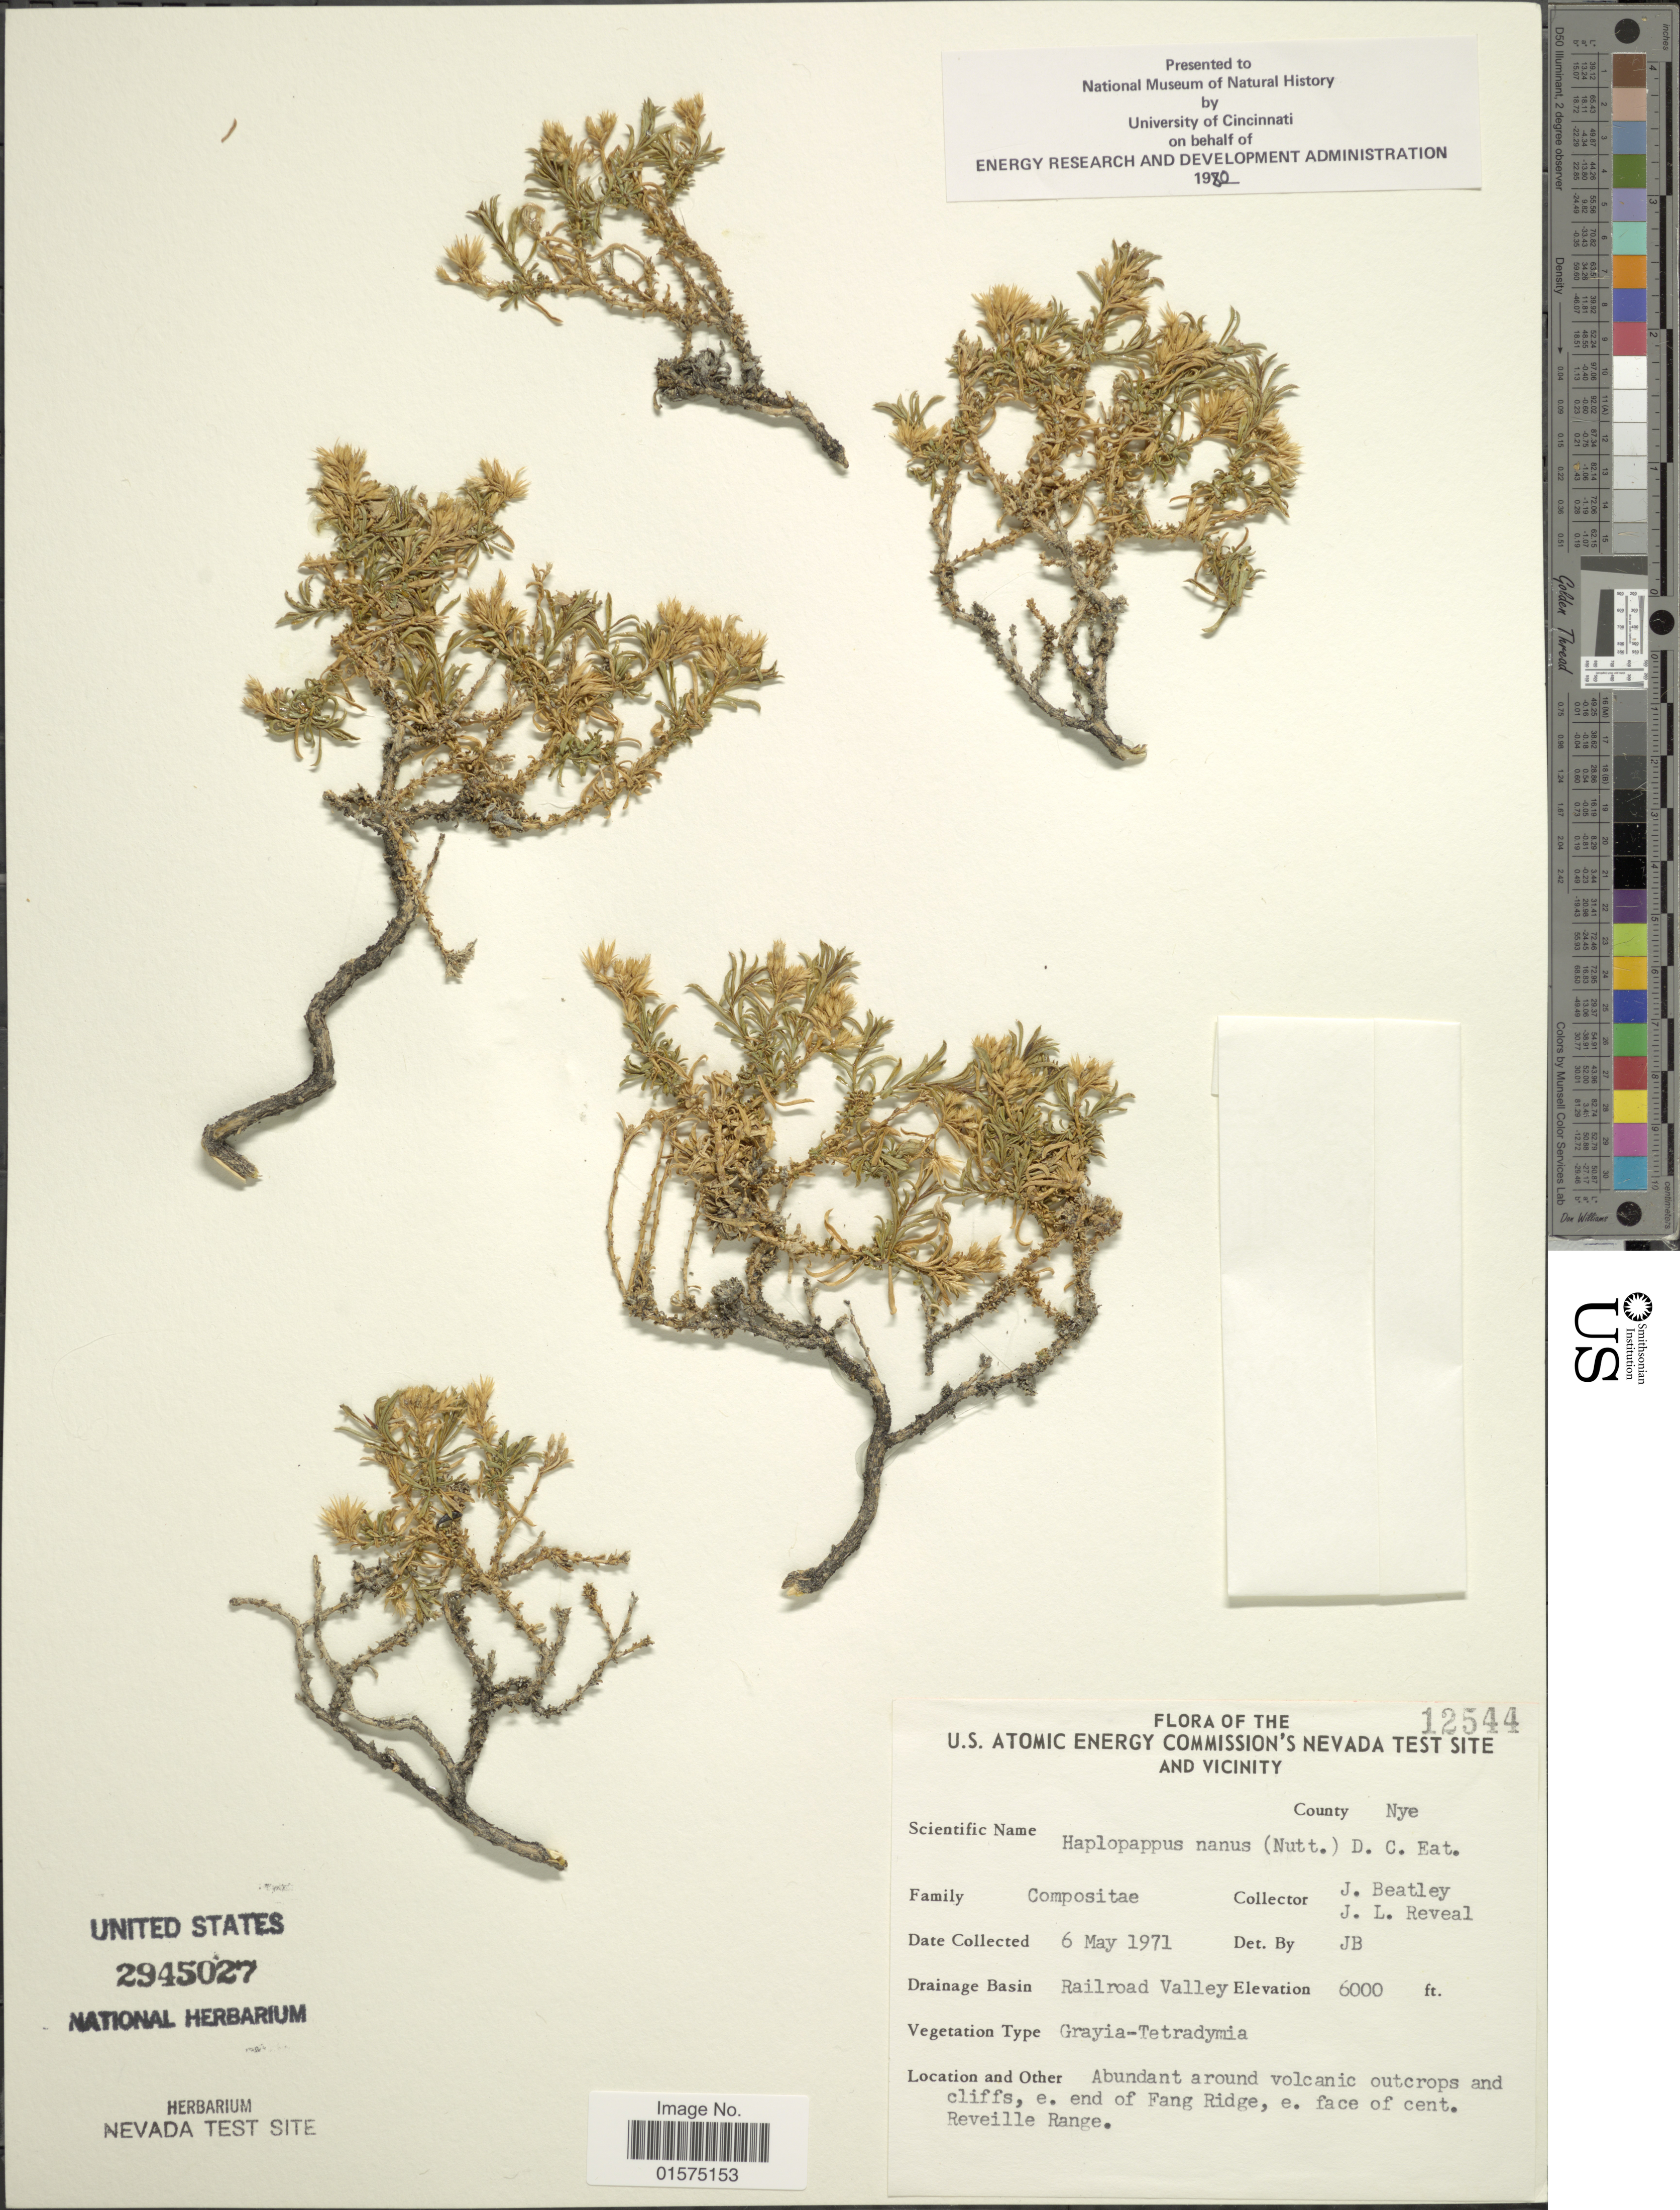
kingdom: Plantae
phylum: Tracheophyta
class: Magnoliopsida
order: Asterales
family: Asteraceae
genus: Ericameria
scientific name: Ericameria nana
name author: Nutt.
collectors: J. C. Beatley & J. L. Reveal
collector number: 12544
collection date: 1971-05-06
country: United States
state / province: Nevada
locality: U.S. Atomic Energy Commission's Nevada Test Site and vicinity. County Nye. Drainage Basin Railroad Valley. e. end of Fang Ridge, e. face of cent. Reveille Range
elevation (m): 1829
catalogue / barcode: US 2945027